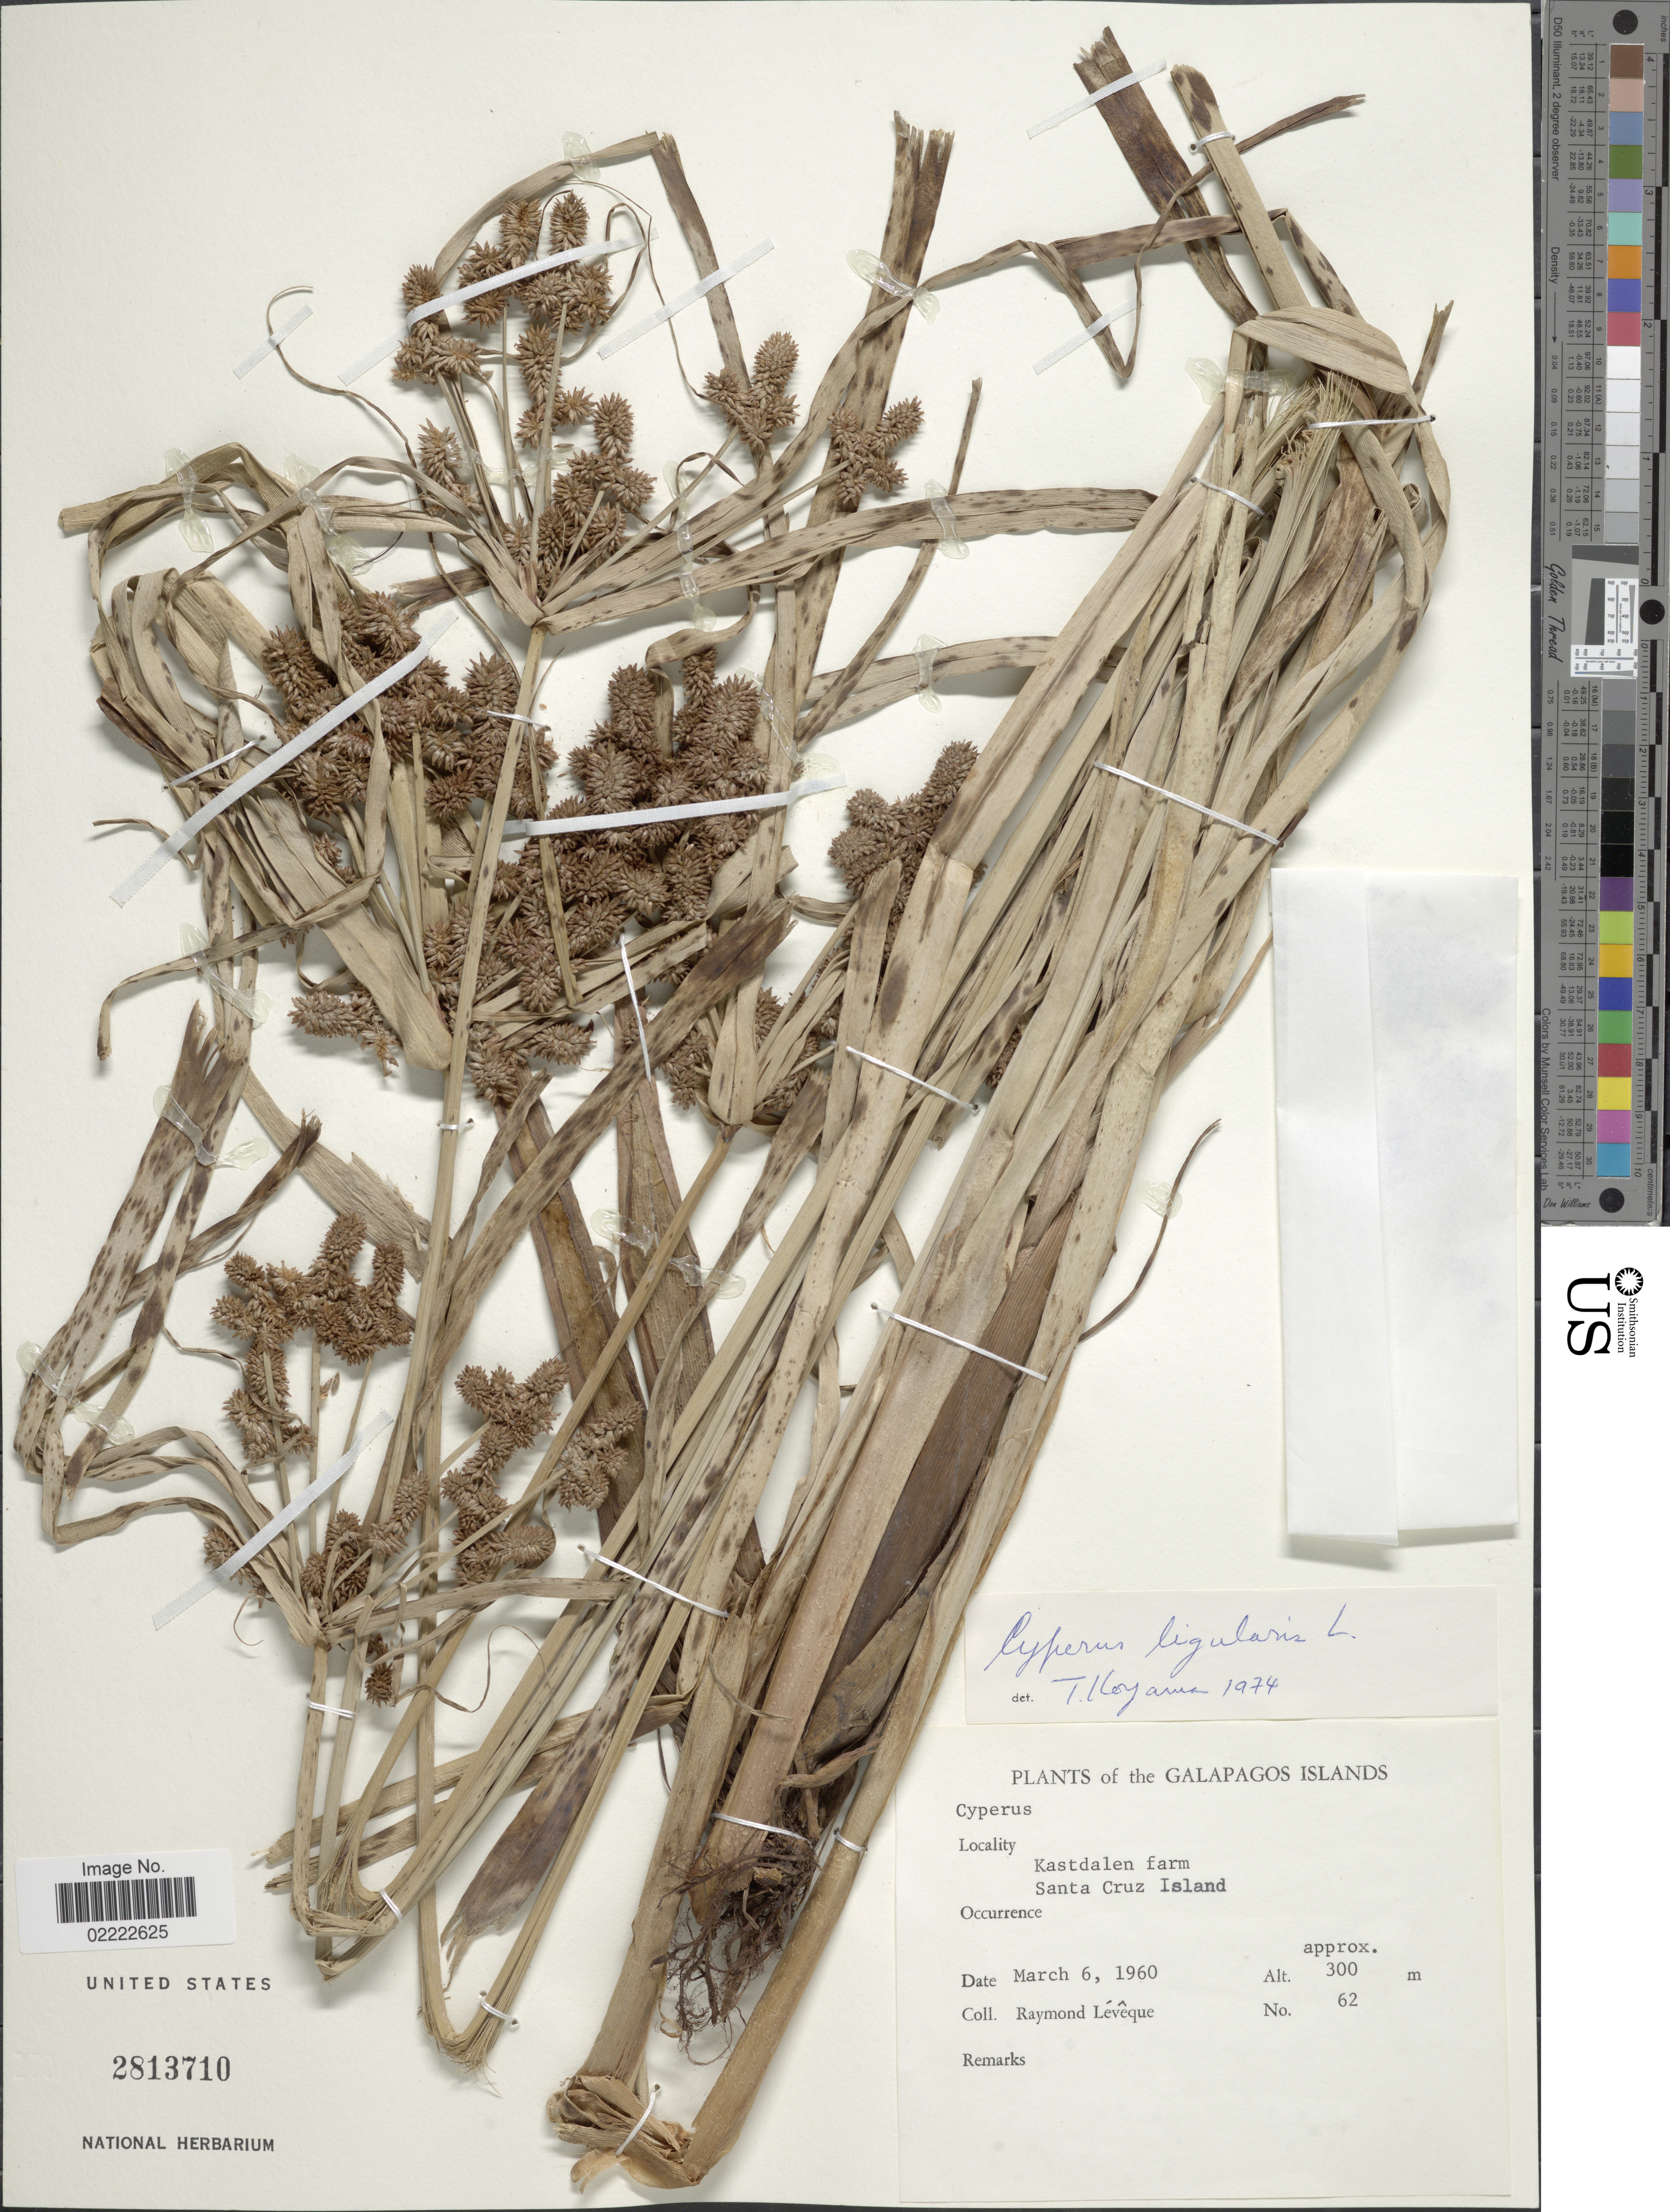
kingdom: Plantae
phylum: Tracheophyta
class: Liliopsida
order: Poales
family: Cyperaceae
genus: Cyperus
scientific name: Cyperus ligularis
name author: L.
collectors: R. Lévêque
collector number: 62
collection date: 1960-03-06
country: Ecuador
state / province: Colón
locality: Galapagos Islands, Kastdalen farm Santa Cruz Island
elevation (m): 300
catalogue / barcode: US 2813710